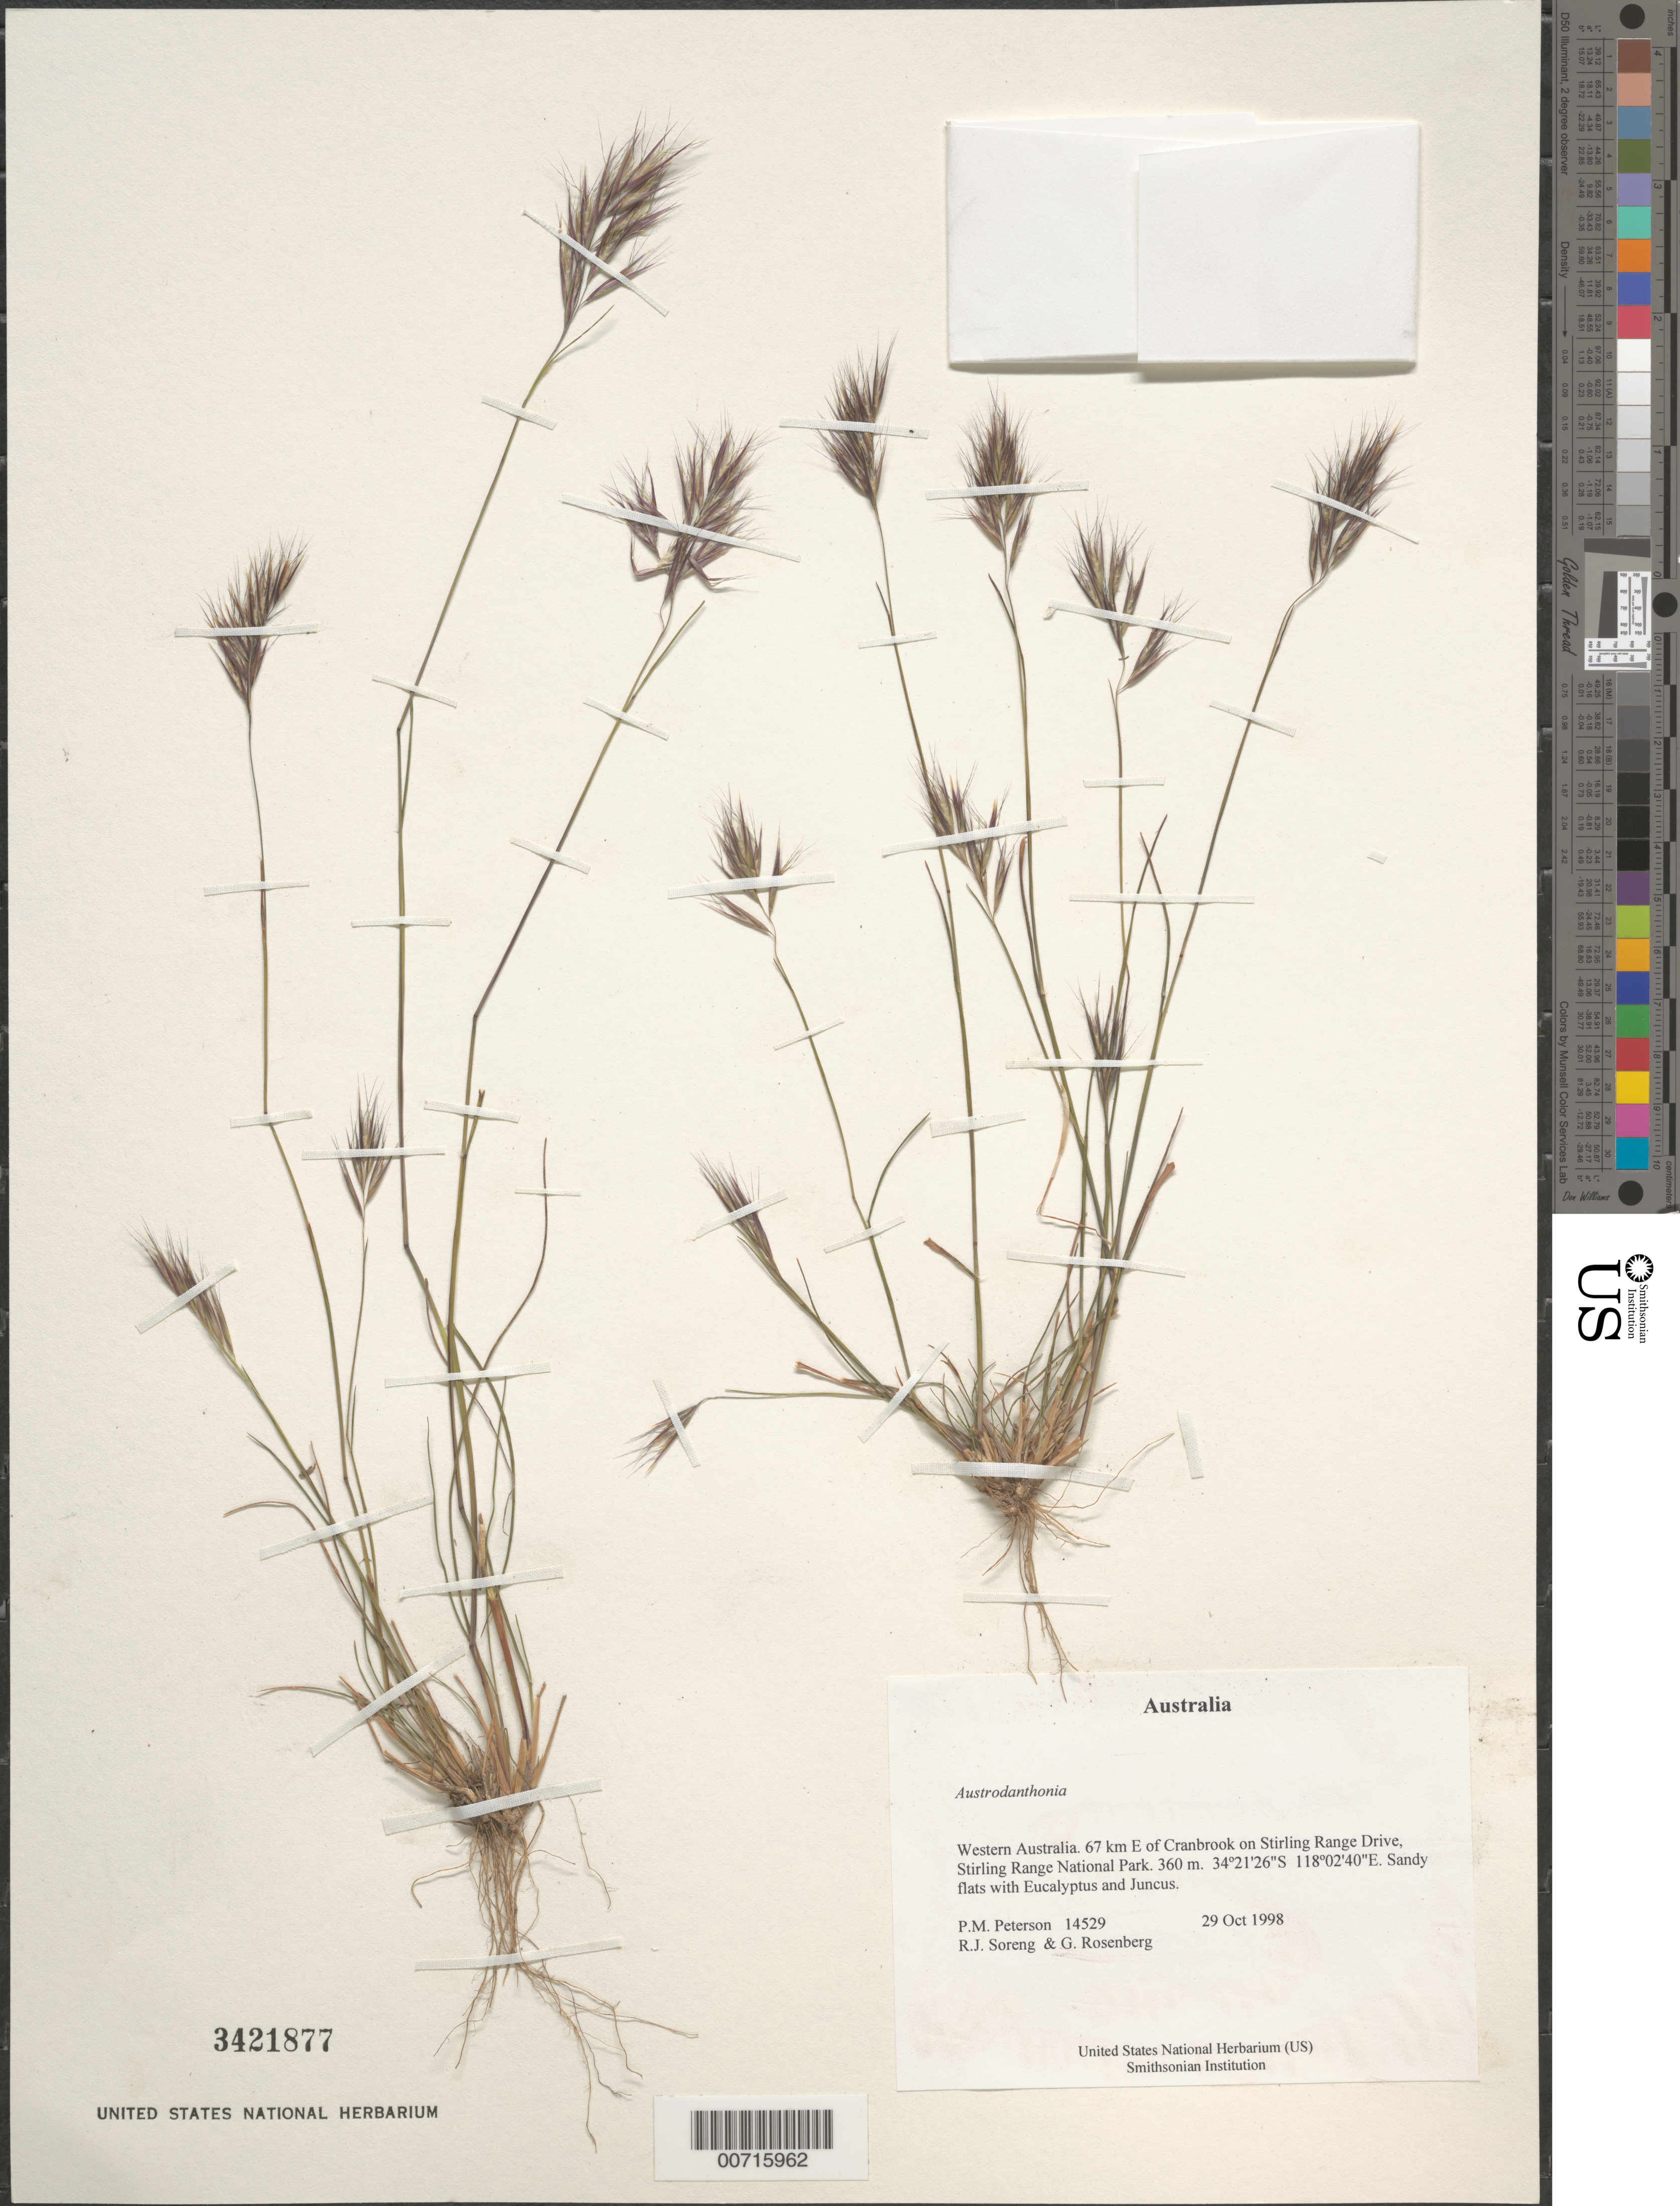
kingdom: Plantae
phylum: Tracheophyta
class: Liliopsida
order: Poales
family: Poaceae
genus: Austrodanthonia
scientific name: Austrodanthonia sp.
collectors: P. M. Peterson, R. J. Soreng & G. Rosenberg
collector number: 14529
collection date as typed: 29 Oct 1998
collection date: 1998-10-29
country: Australia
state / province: Western Australia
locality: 67 km E of Cranbrook on Stirling Range Drive, Stirling Range National Park.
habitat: Sandy flats with Eucalyptus and Juncus.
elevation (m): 360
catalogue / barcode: US 3421877